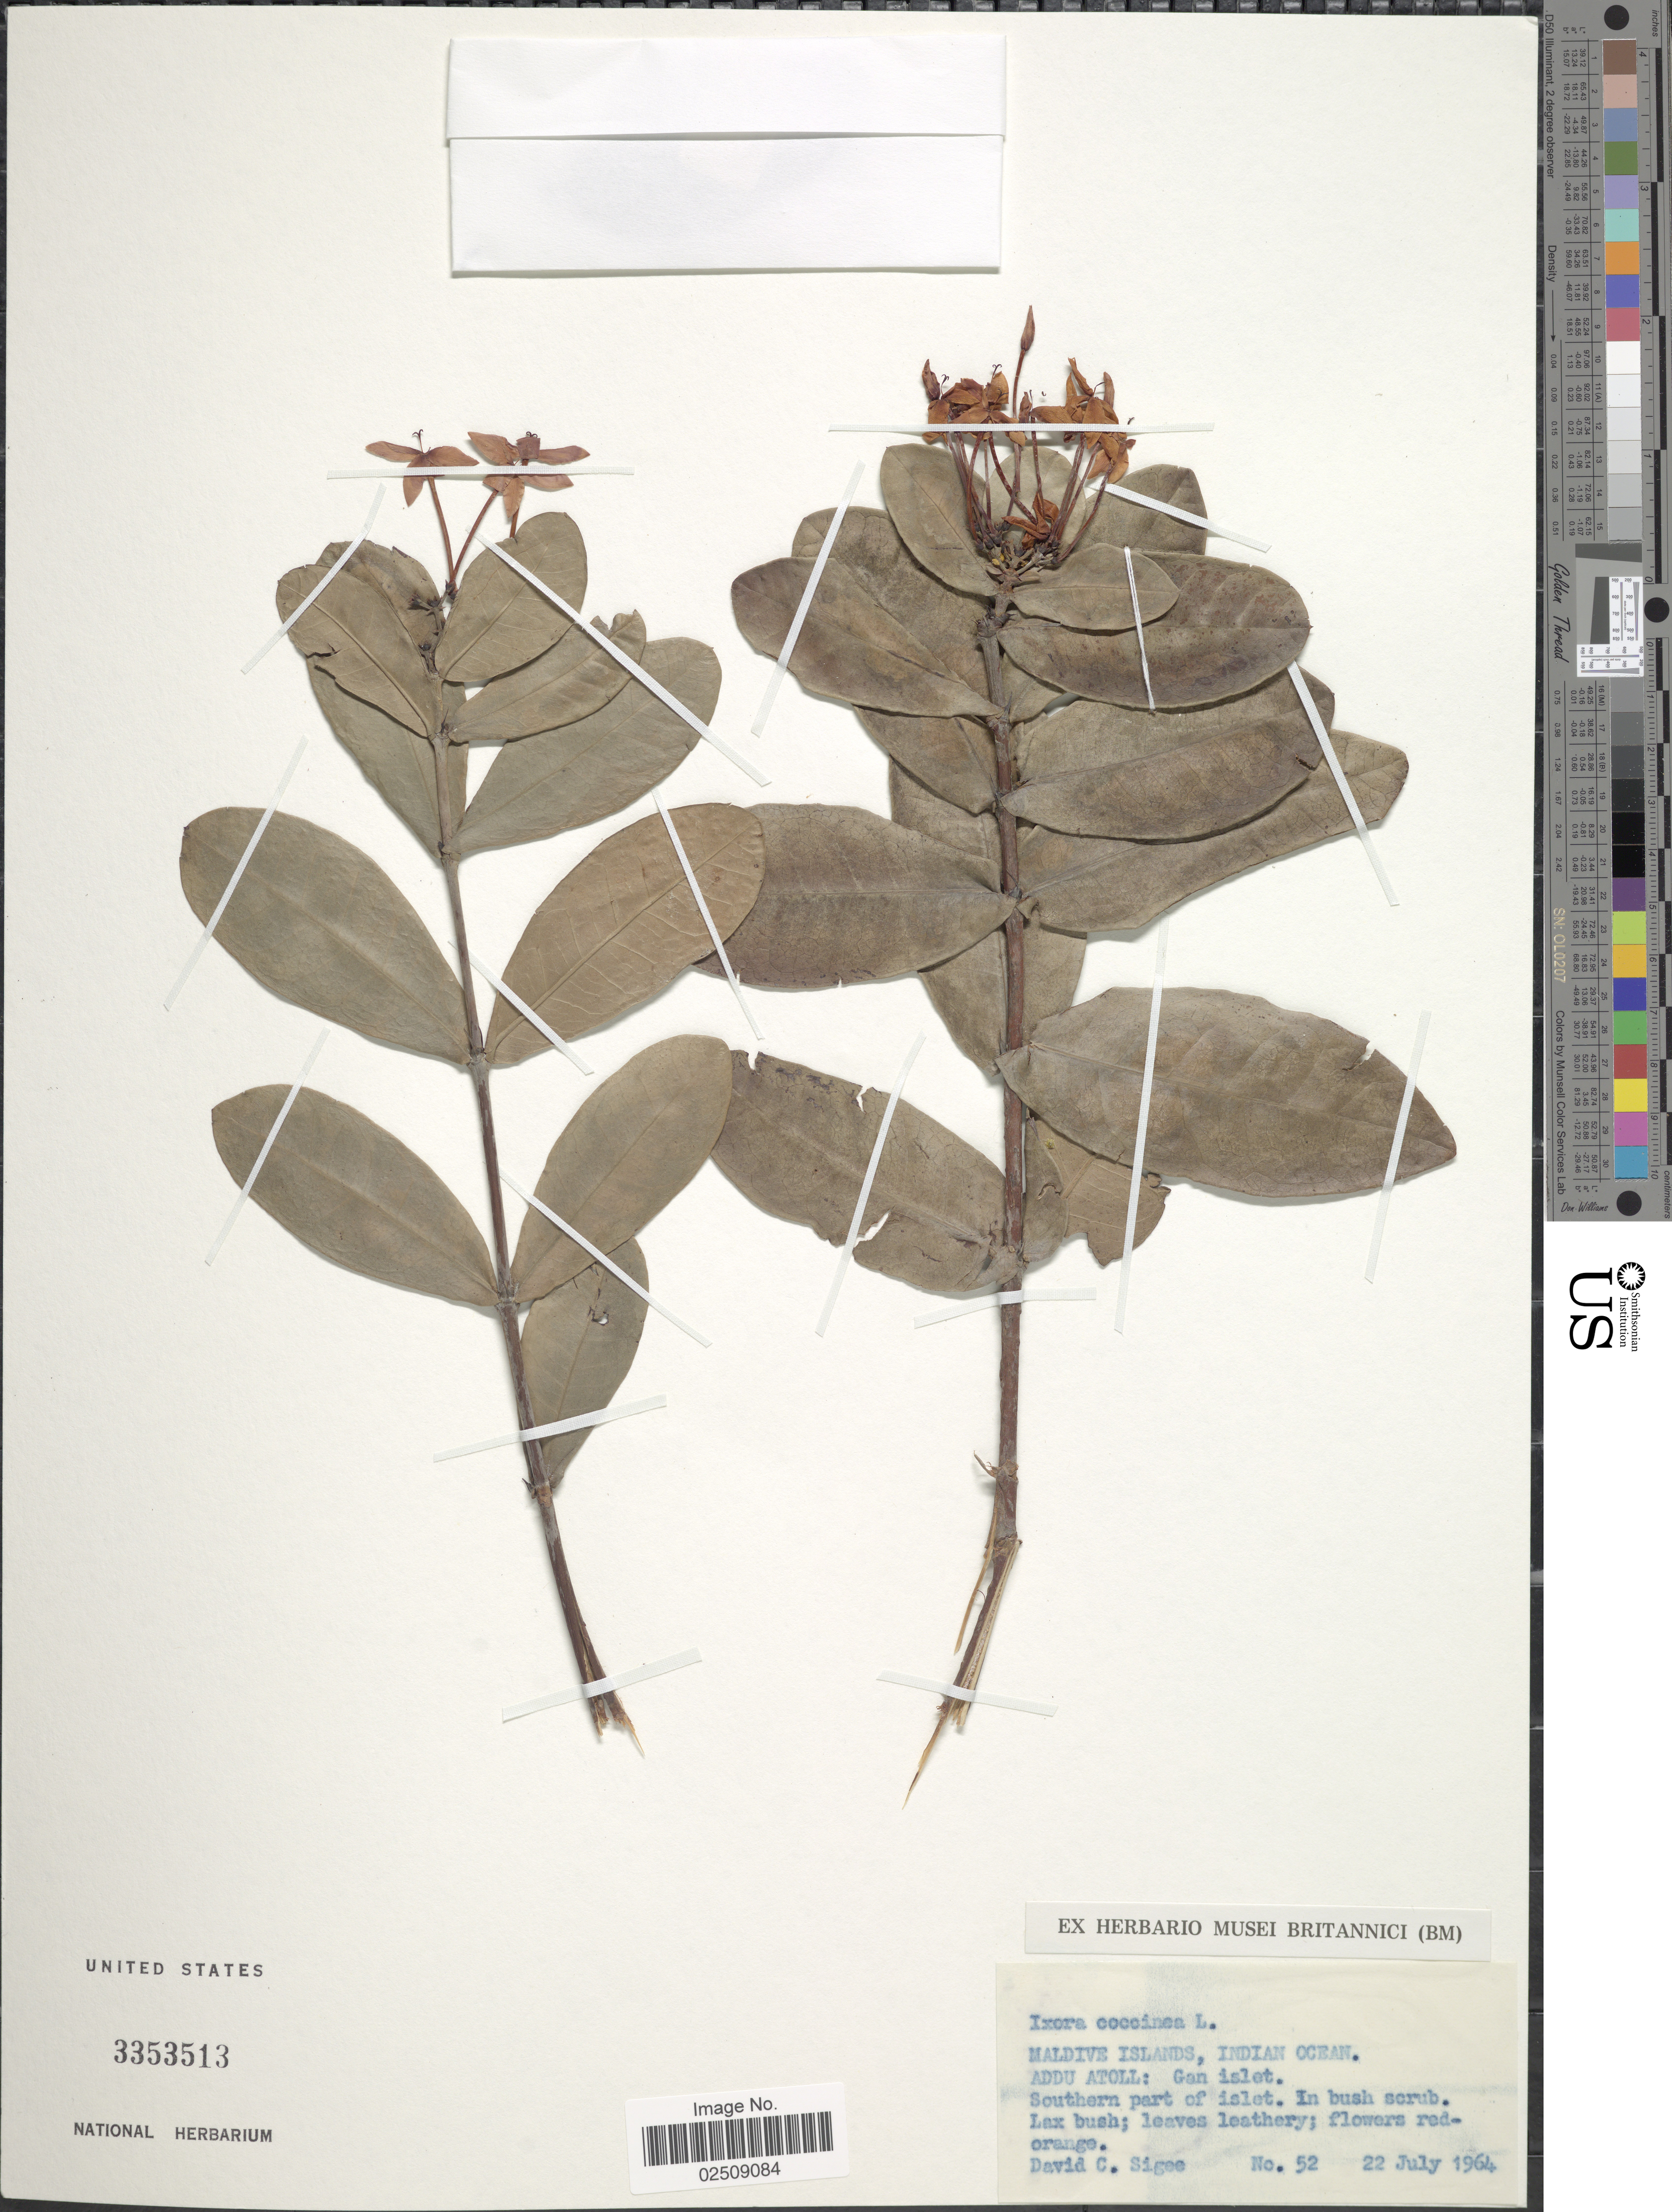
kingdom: Plantae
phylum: Tracheophyta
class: Magnoliopsida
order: Gentianales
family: Rubiaceae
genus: Ixora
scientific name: Ixora coccinea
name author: L.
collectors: D. C. Sigee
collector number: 52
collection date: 1964-07-22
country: Maldive Islands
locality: Indian Ocean. Addu Atoll: Gan Islet. Southern part of islet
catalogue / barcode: US 3353513